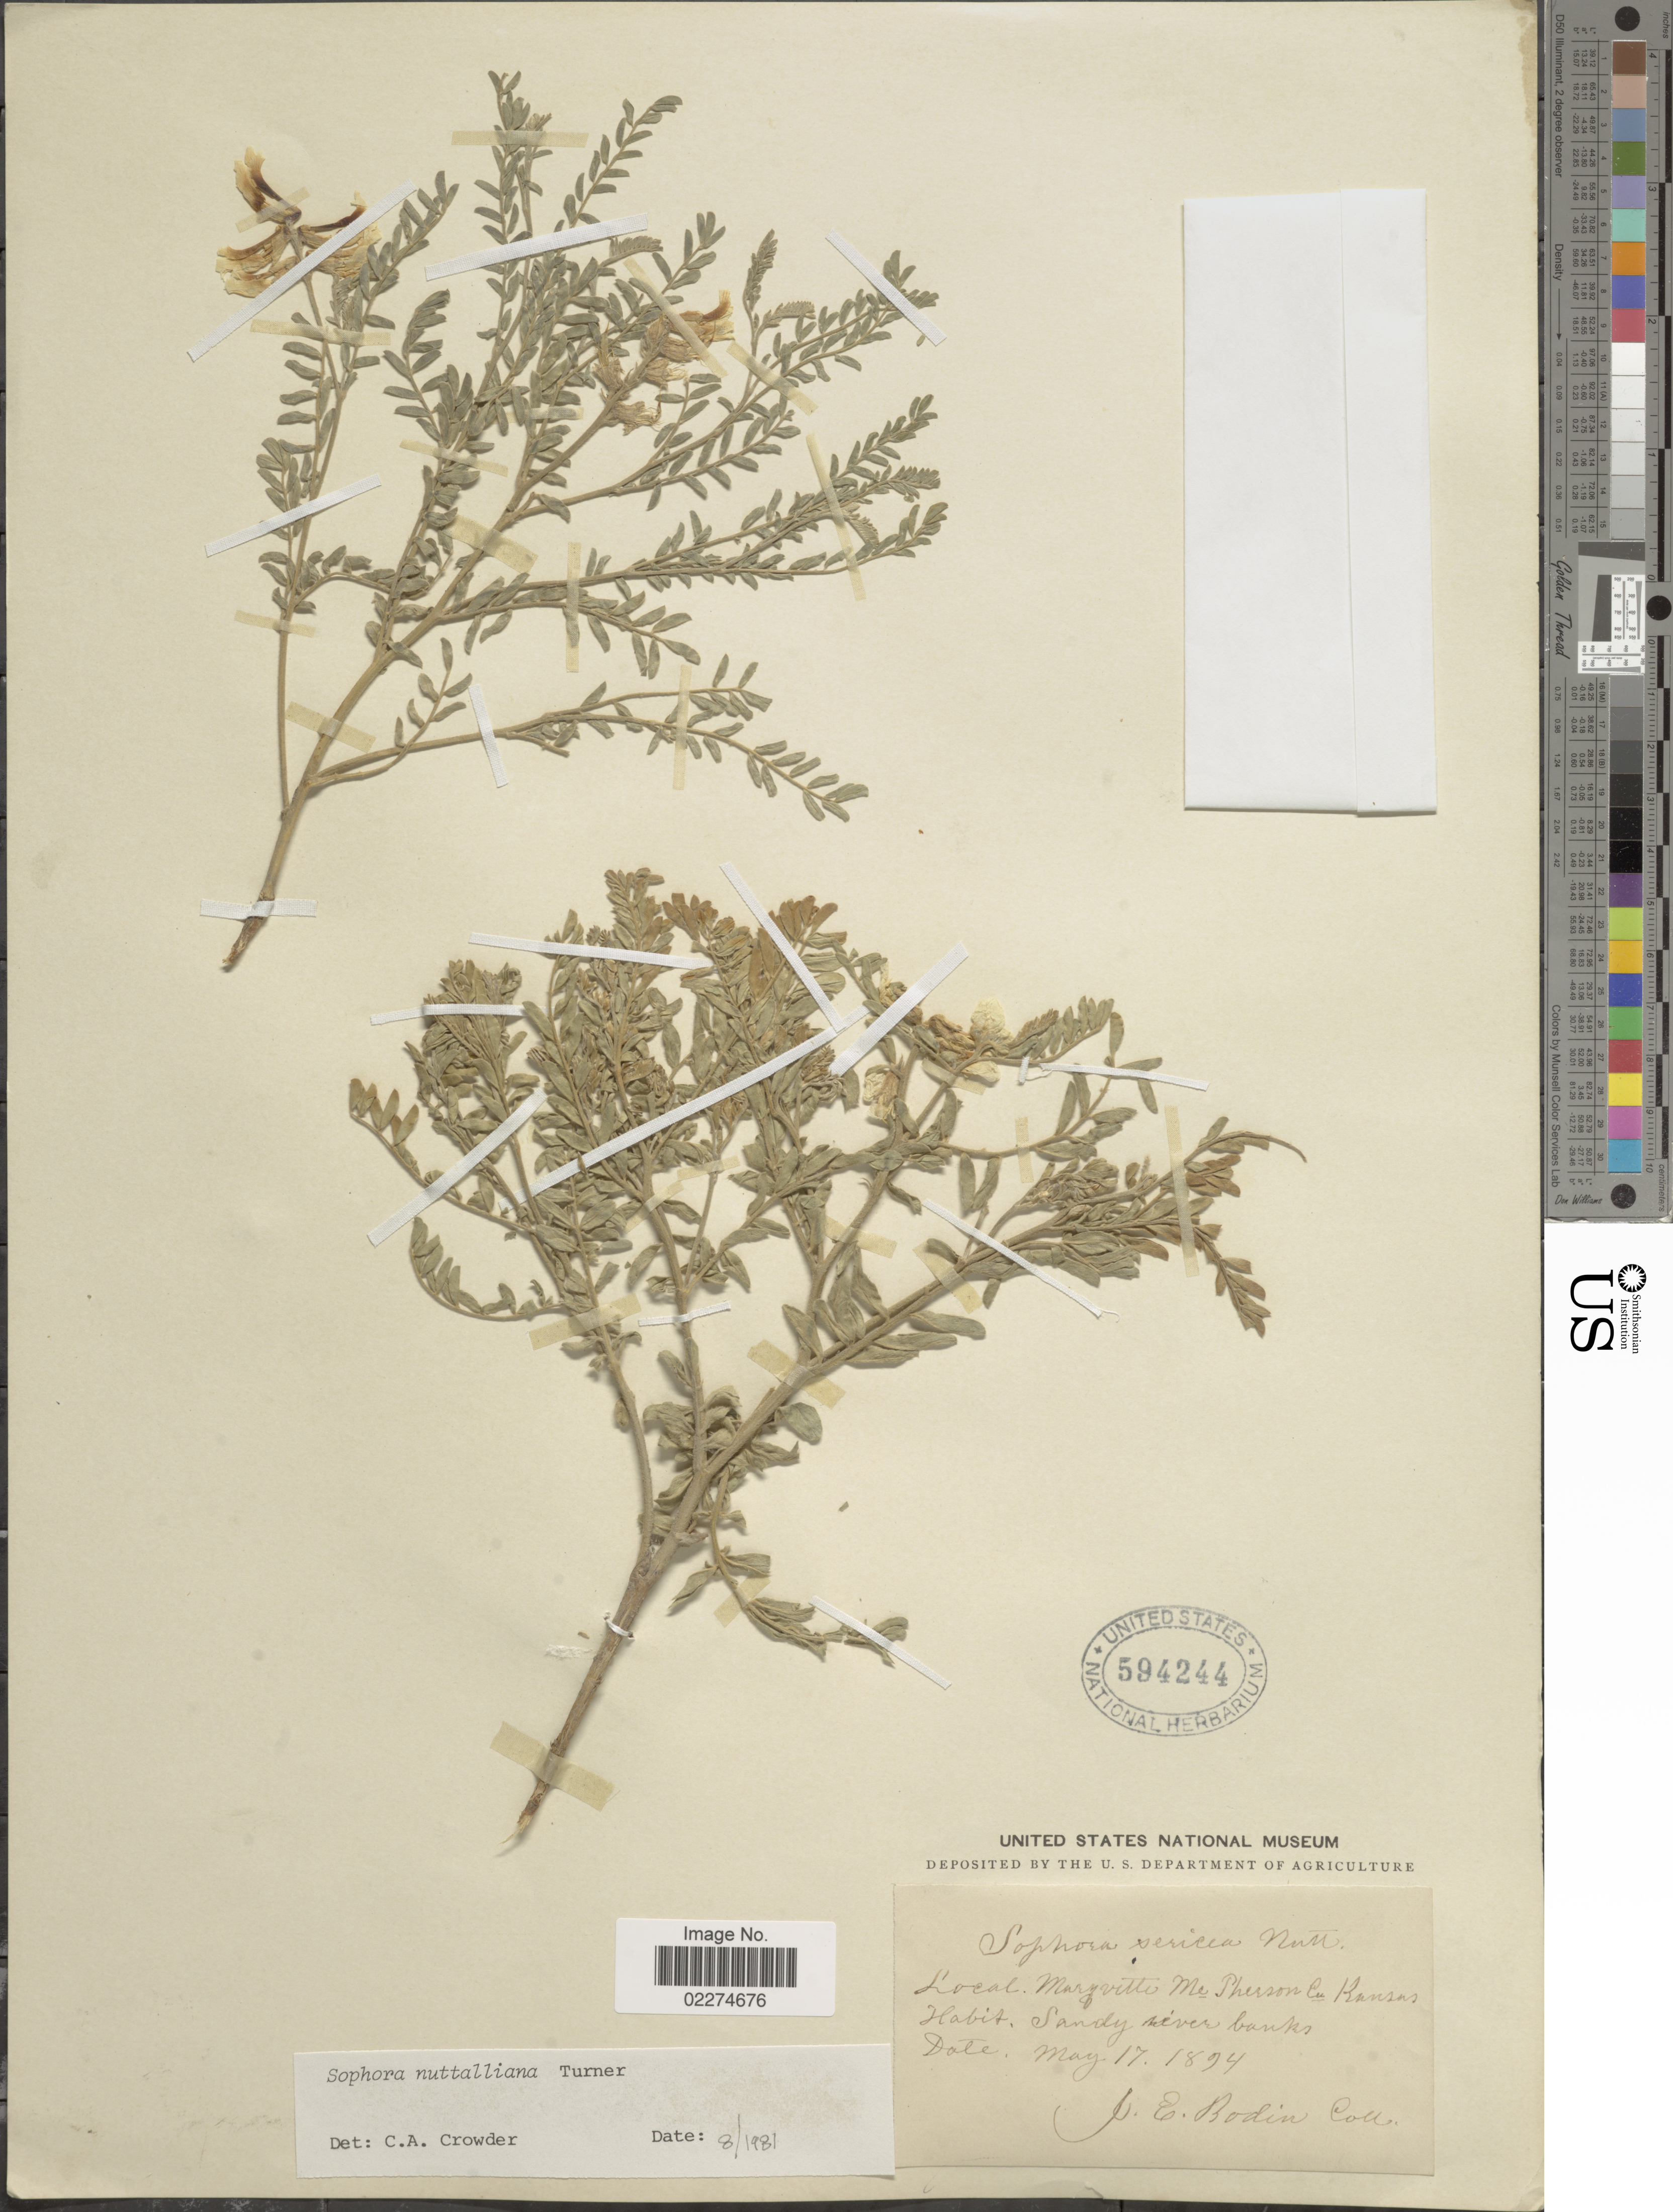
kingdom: Plantae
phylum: Tracheophyta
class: Magnoliopsida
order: Fabales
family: Fabaceae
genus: Sophora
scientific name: Sophora nuttalliana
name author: B.L. Turner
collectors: J. E. Bodin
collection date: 1894-05-17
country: United States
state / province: Kansas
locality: Marquette, McPherson Co, Kansas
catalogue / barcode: US 594244